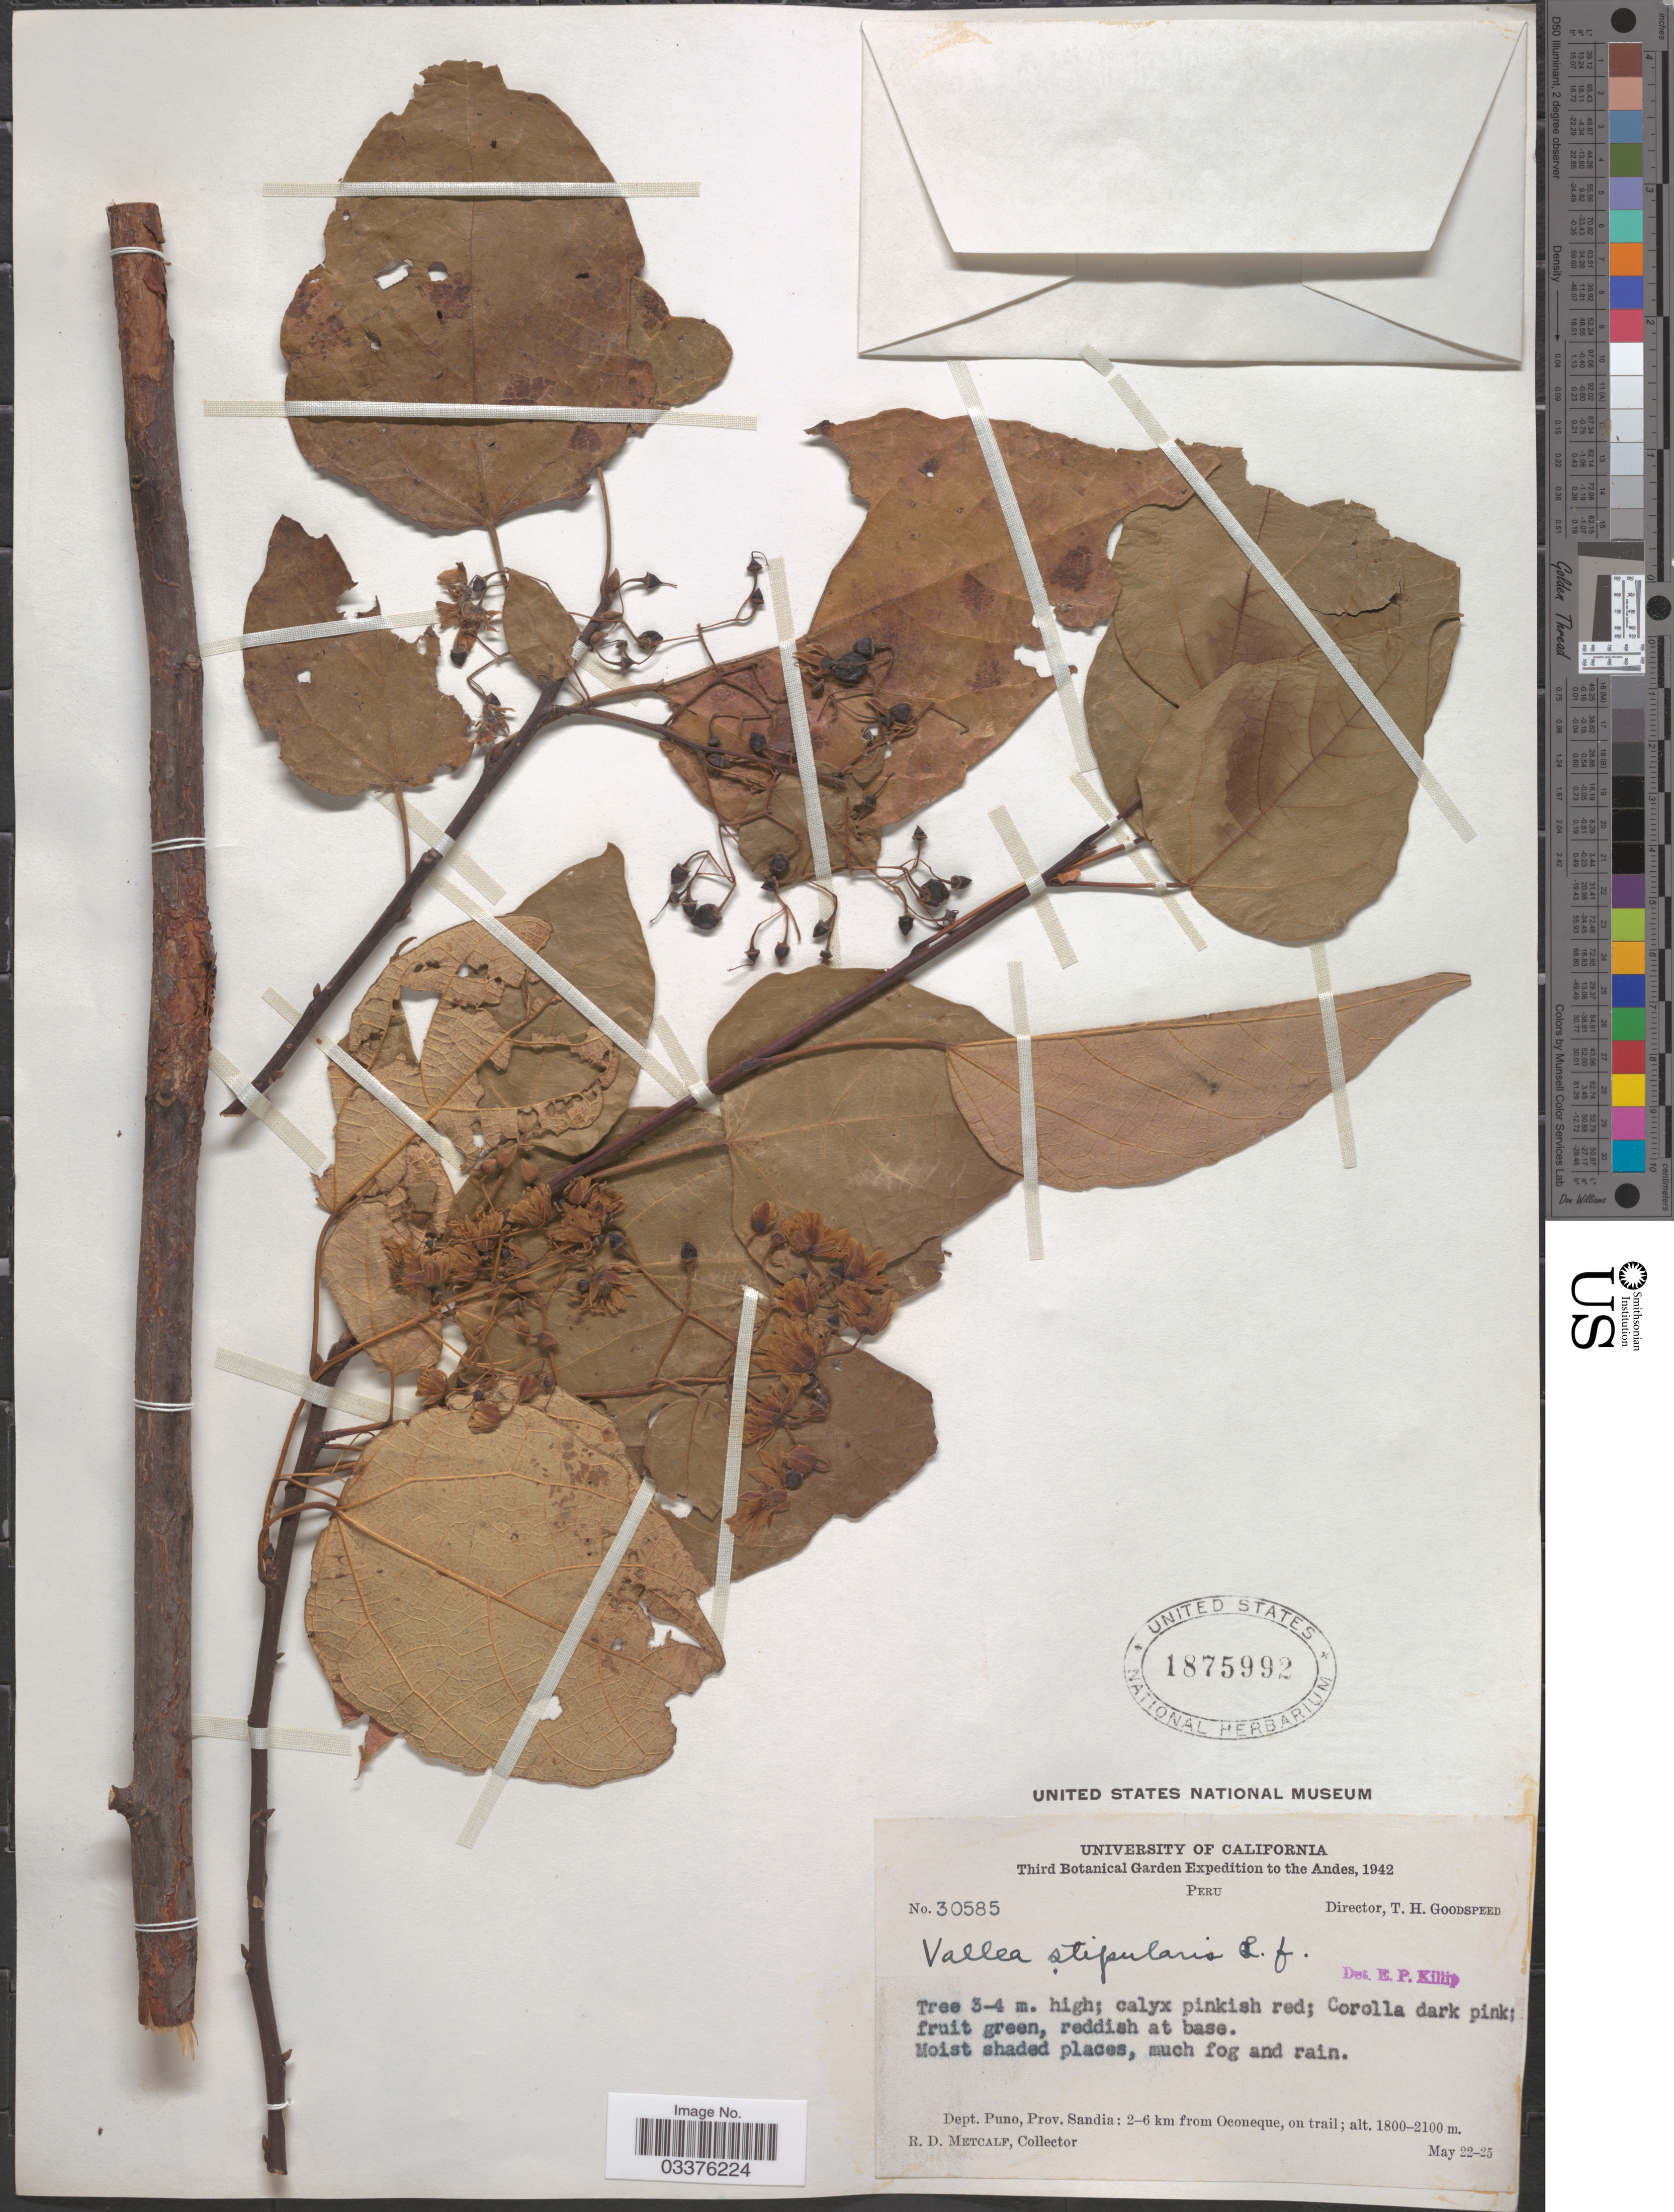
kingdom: Plantae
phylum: Tracheophyta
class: Magnoliopsida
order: Oxalidales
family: Elaeocarpaceae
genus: Vallea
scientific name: Vallea stipularis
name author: L. f.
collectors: R. D. Metcalf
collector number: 30585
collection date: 1942-05-22/1942-05-25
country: Peru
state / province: Puno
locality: The Andes, Dept. Puno, Prov. Sandia: 2-6 km from Oconeque, on trail.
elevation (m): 1800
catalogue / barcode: US 1875992